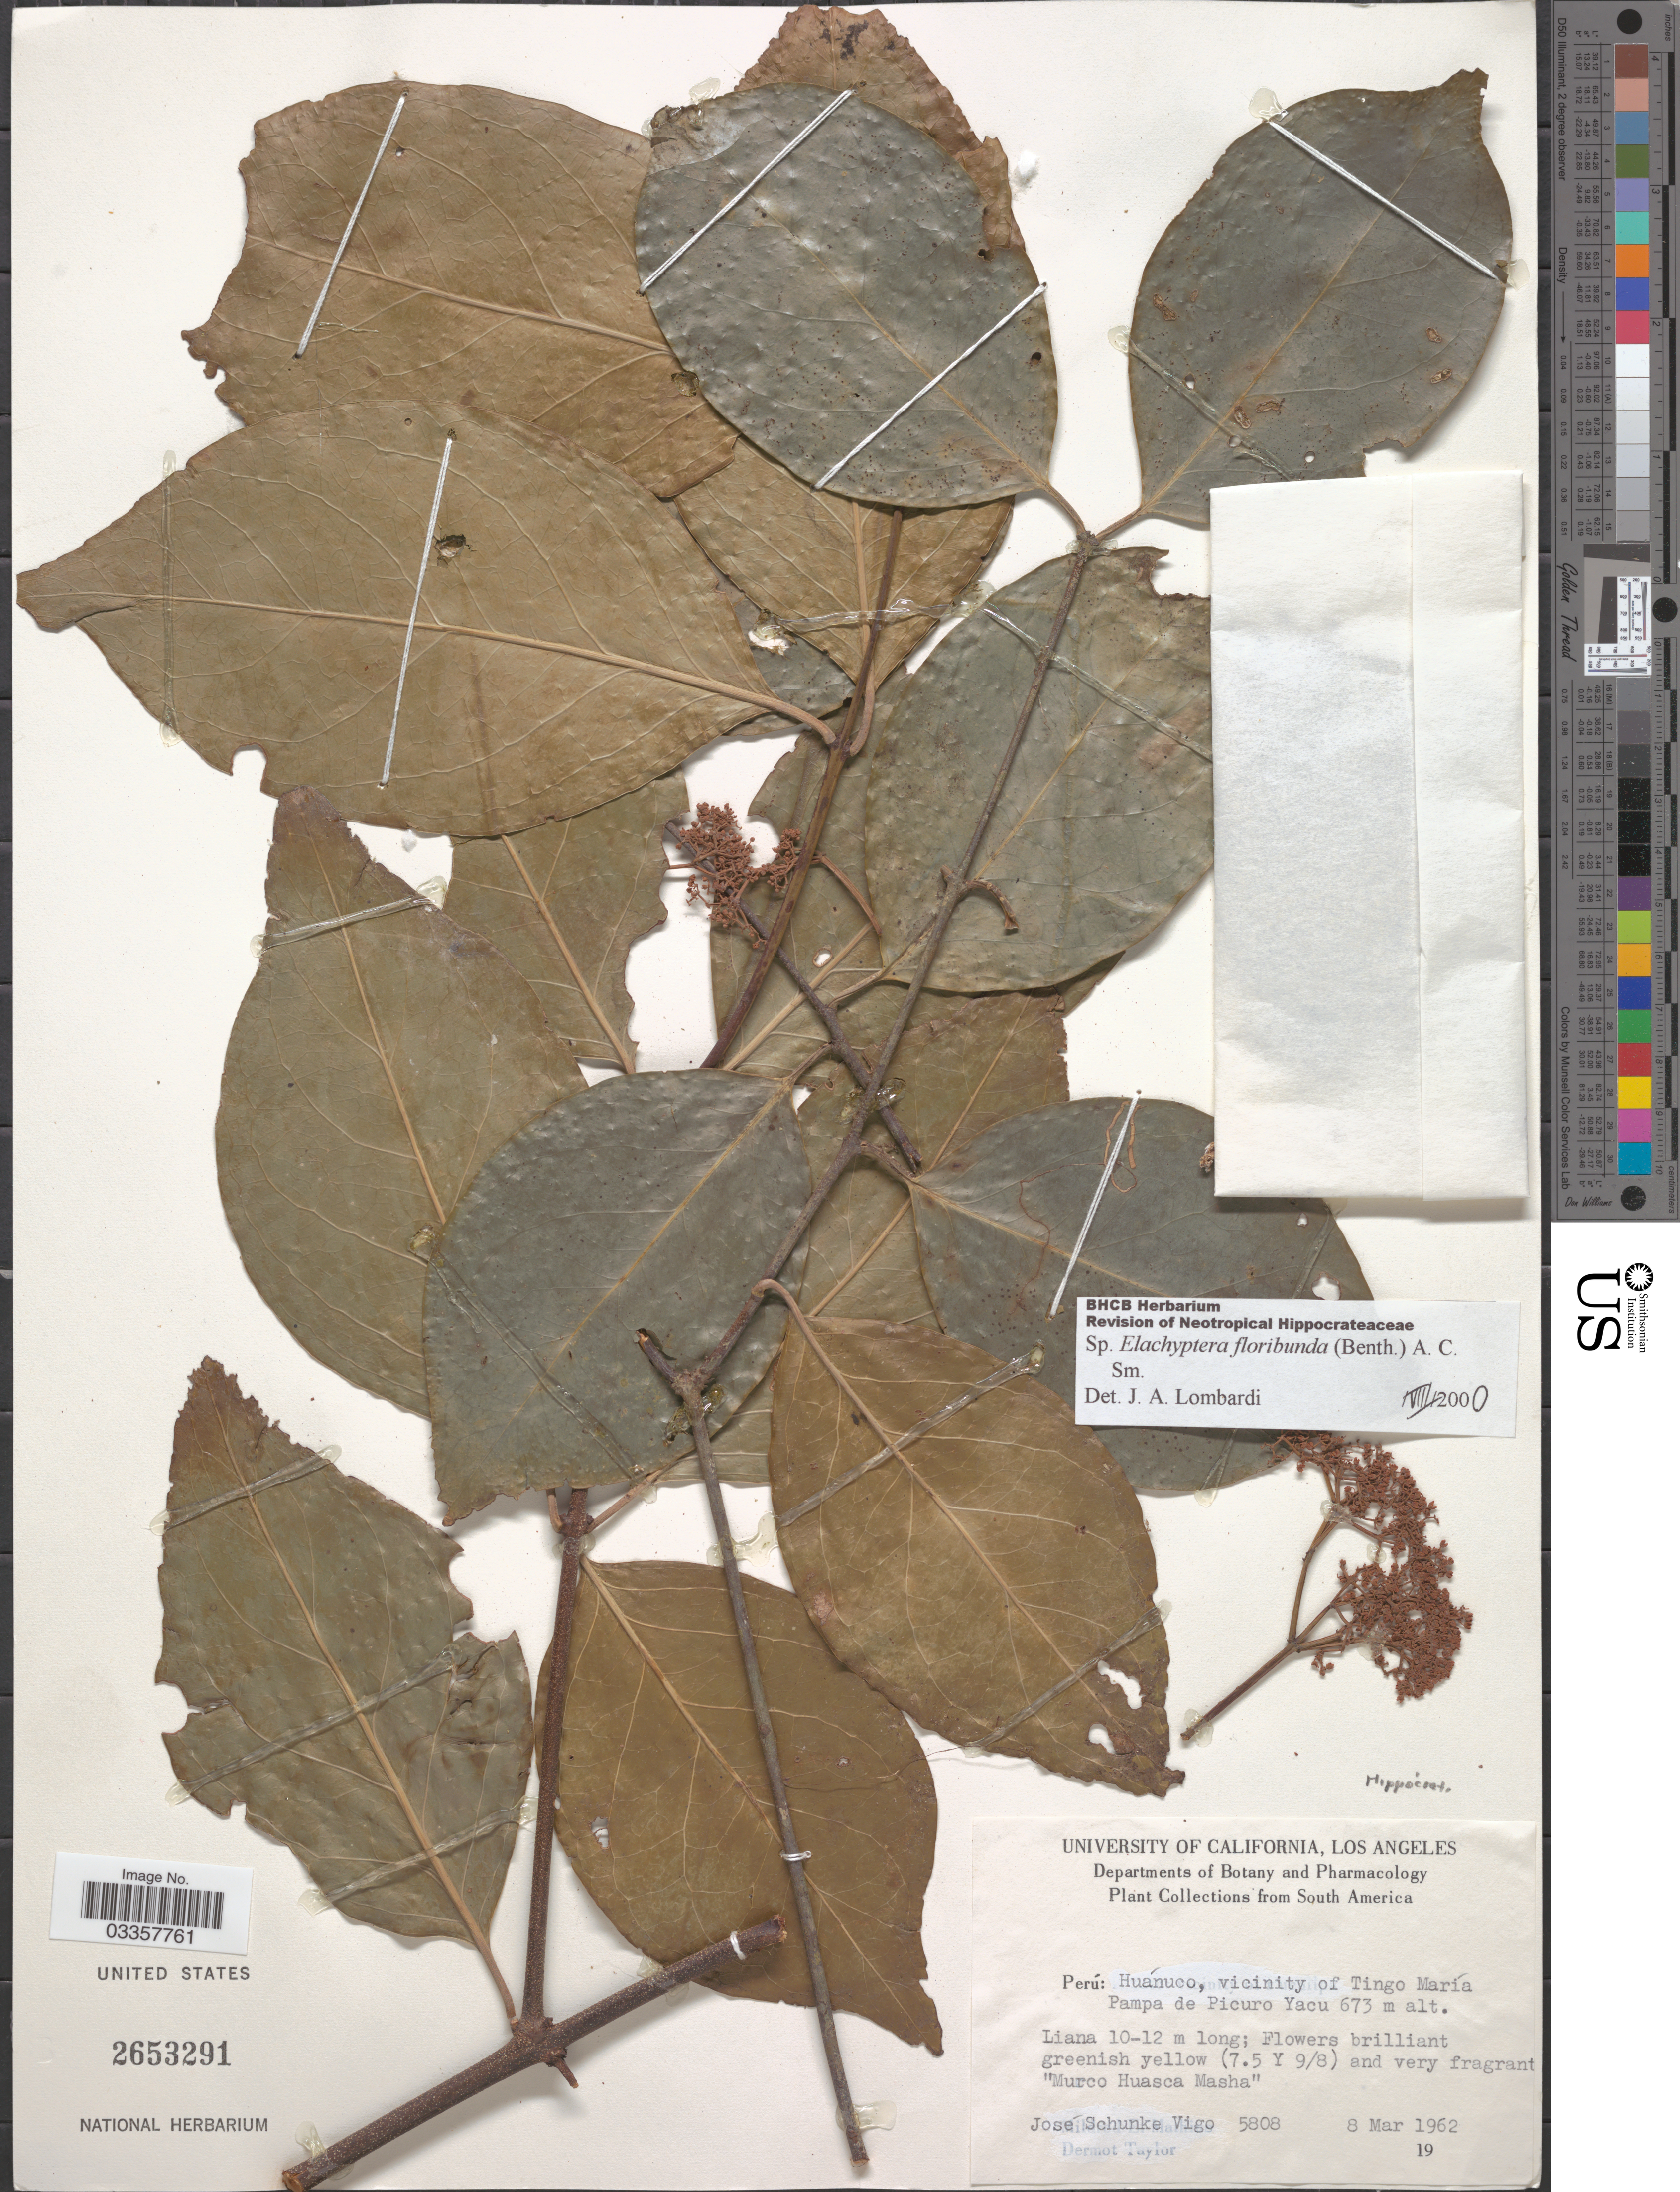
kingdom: Plantae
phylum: Tracheophyta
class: Magnoliopsida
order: Celastrales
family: Celastraceae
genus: Elachyptera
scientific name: Elachyptera floribunda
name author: (Benth.) A.C. Sm.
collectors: J. Schunke Vigo & D. Taylor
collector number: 5808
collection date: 1962-03-08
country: Peru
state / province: Huánuco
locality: Vicinity of Tingo María. Pampa de Picuro Yacu.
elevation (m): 673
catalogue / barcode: US 2653291